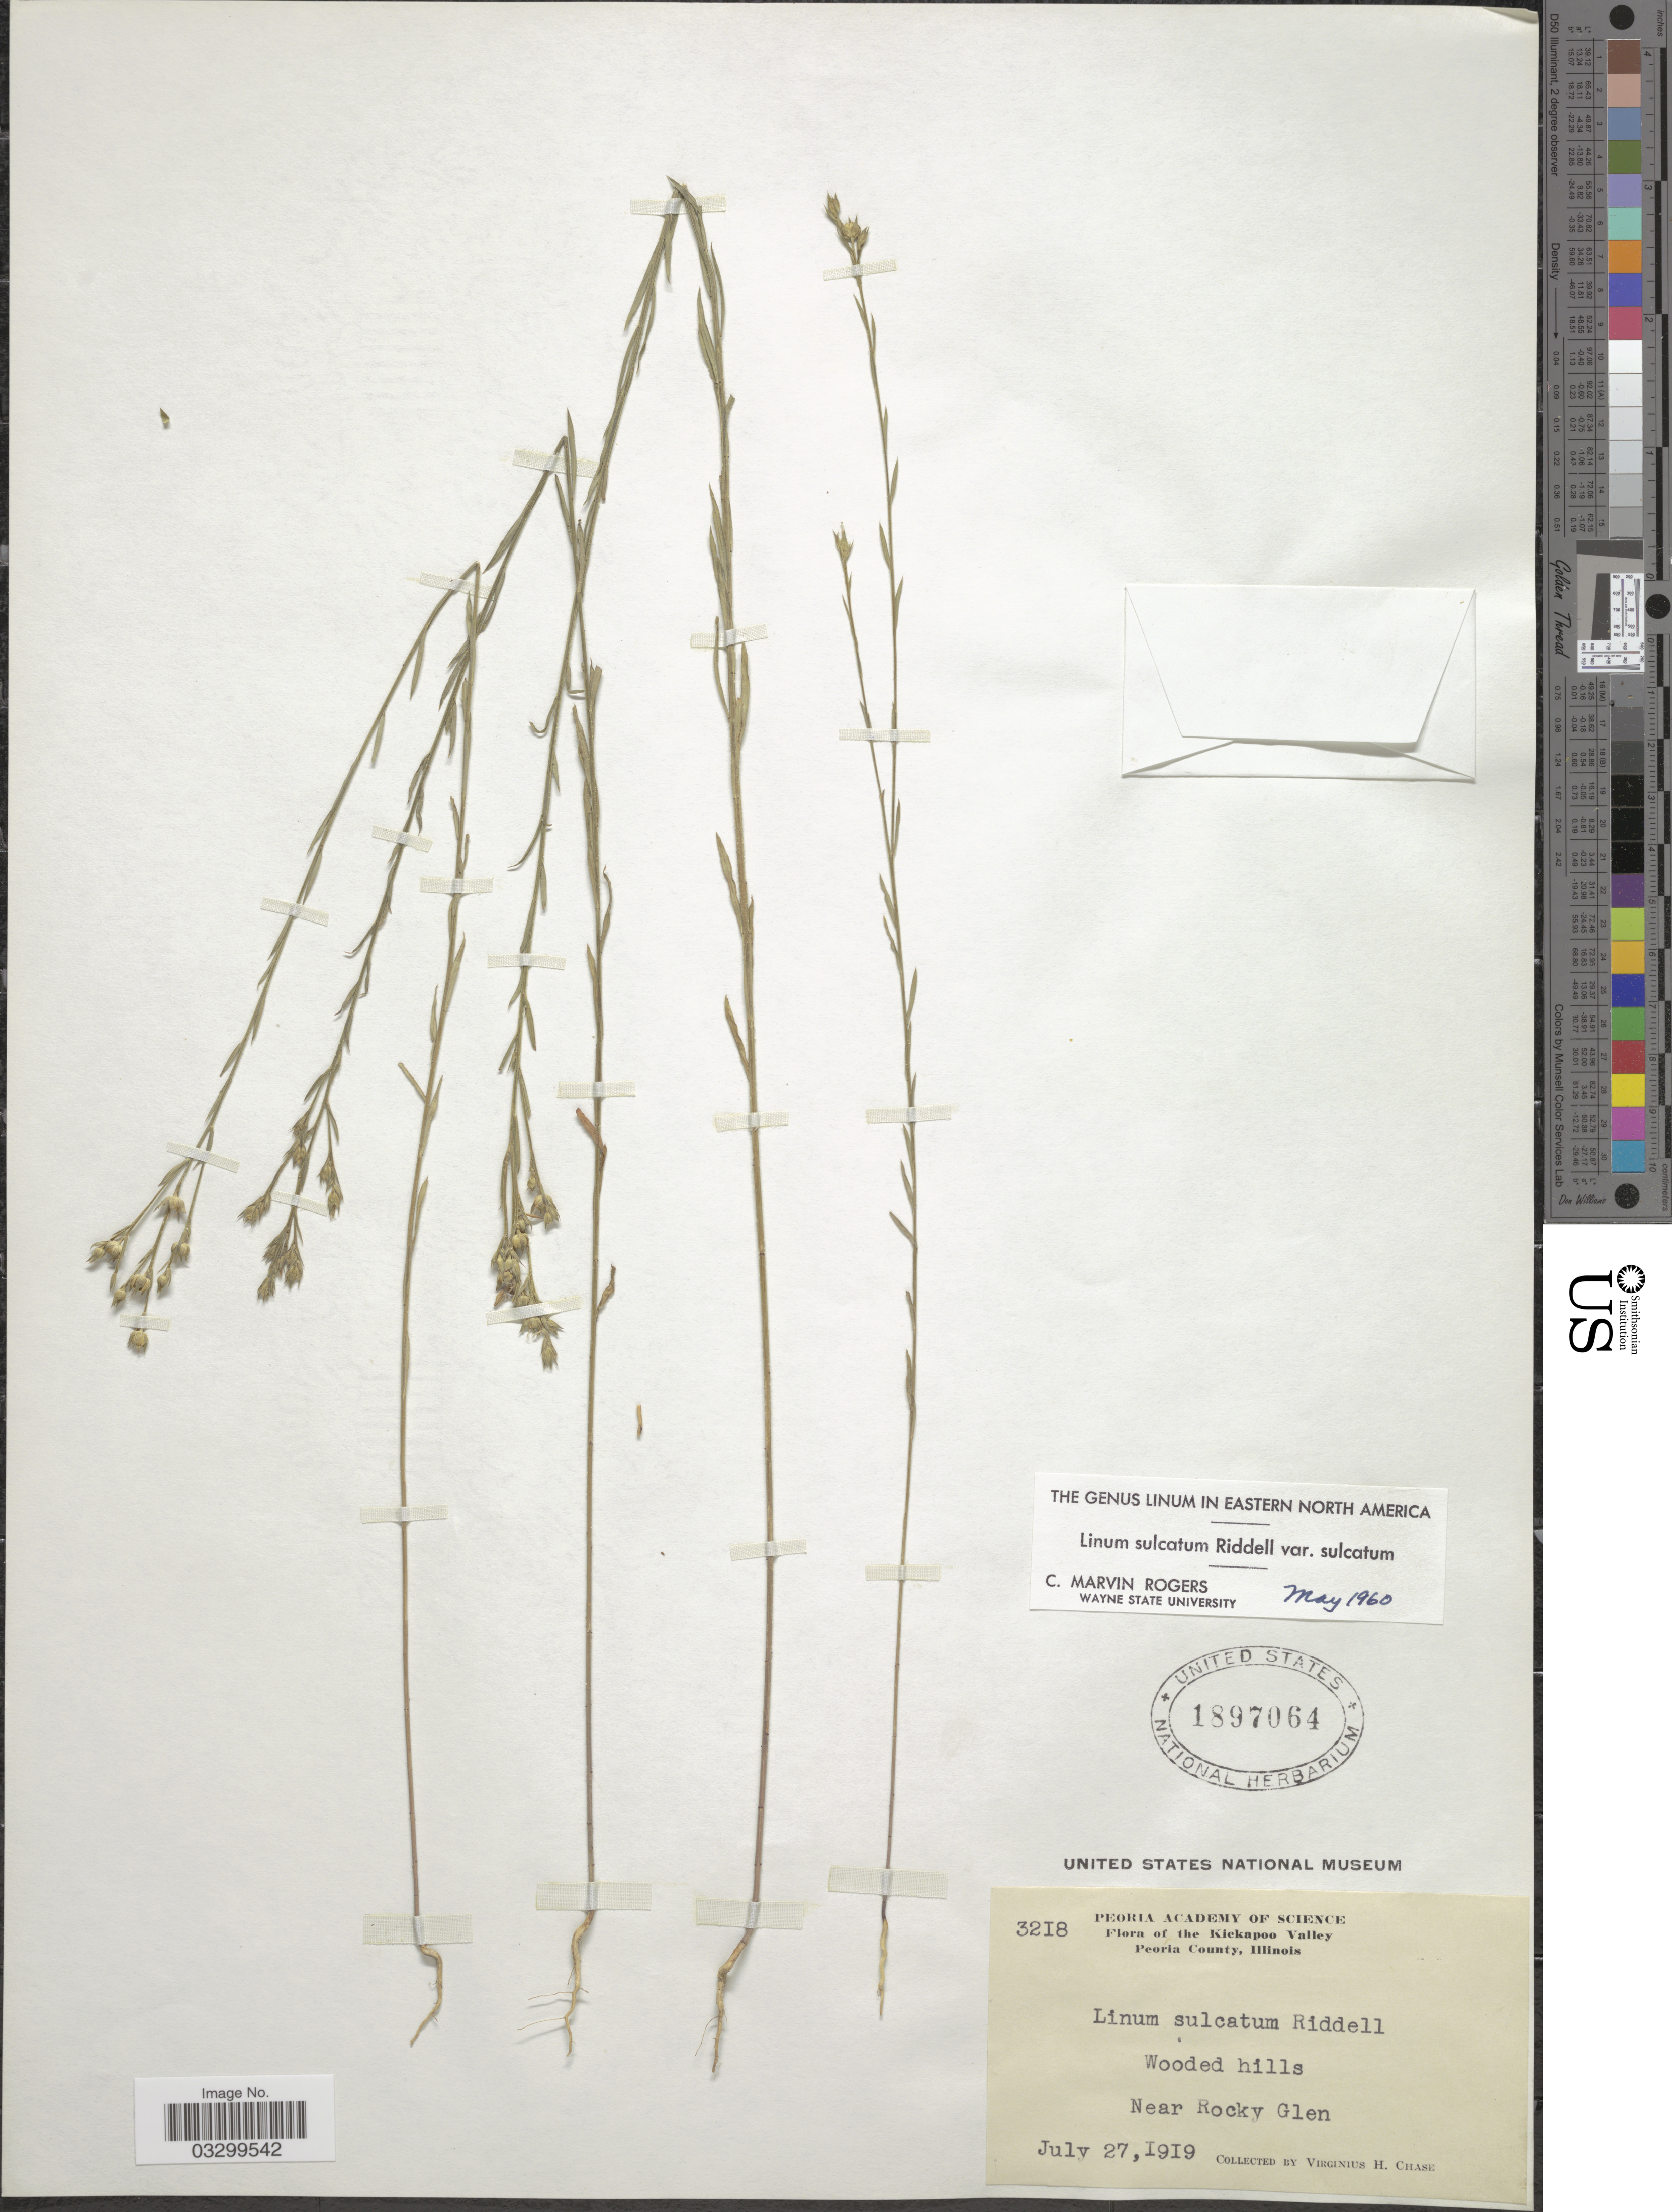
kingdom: Plantae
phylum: Tracheophyta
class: Magnoliopsida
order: Malpighiales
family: Linaceae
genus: Linum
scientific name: Linum sulcatum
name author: Riddell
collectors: V. H. Chase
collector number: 3218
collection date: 1919-07-27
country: United States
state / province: Illinois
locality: Kickapoo Valley Peoria County. Near Rocky Glen.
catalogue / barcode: US 1897064